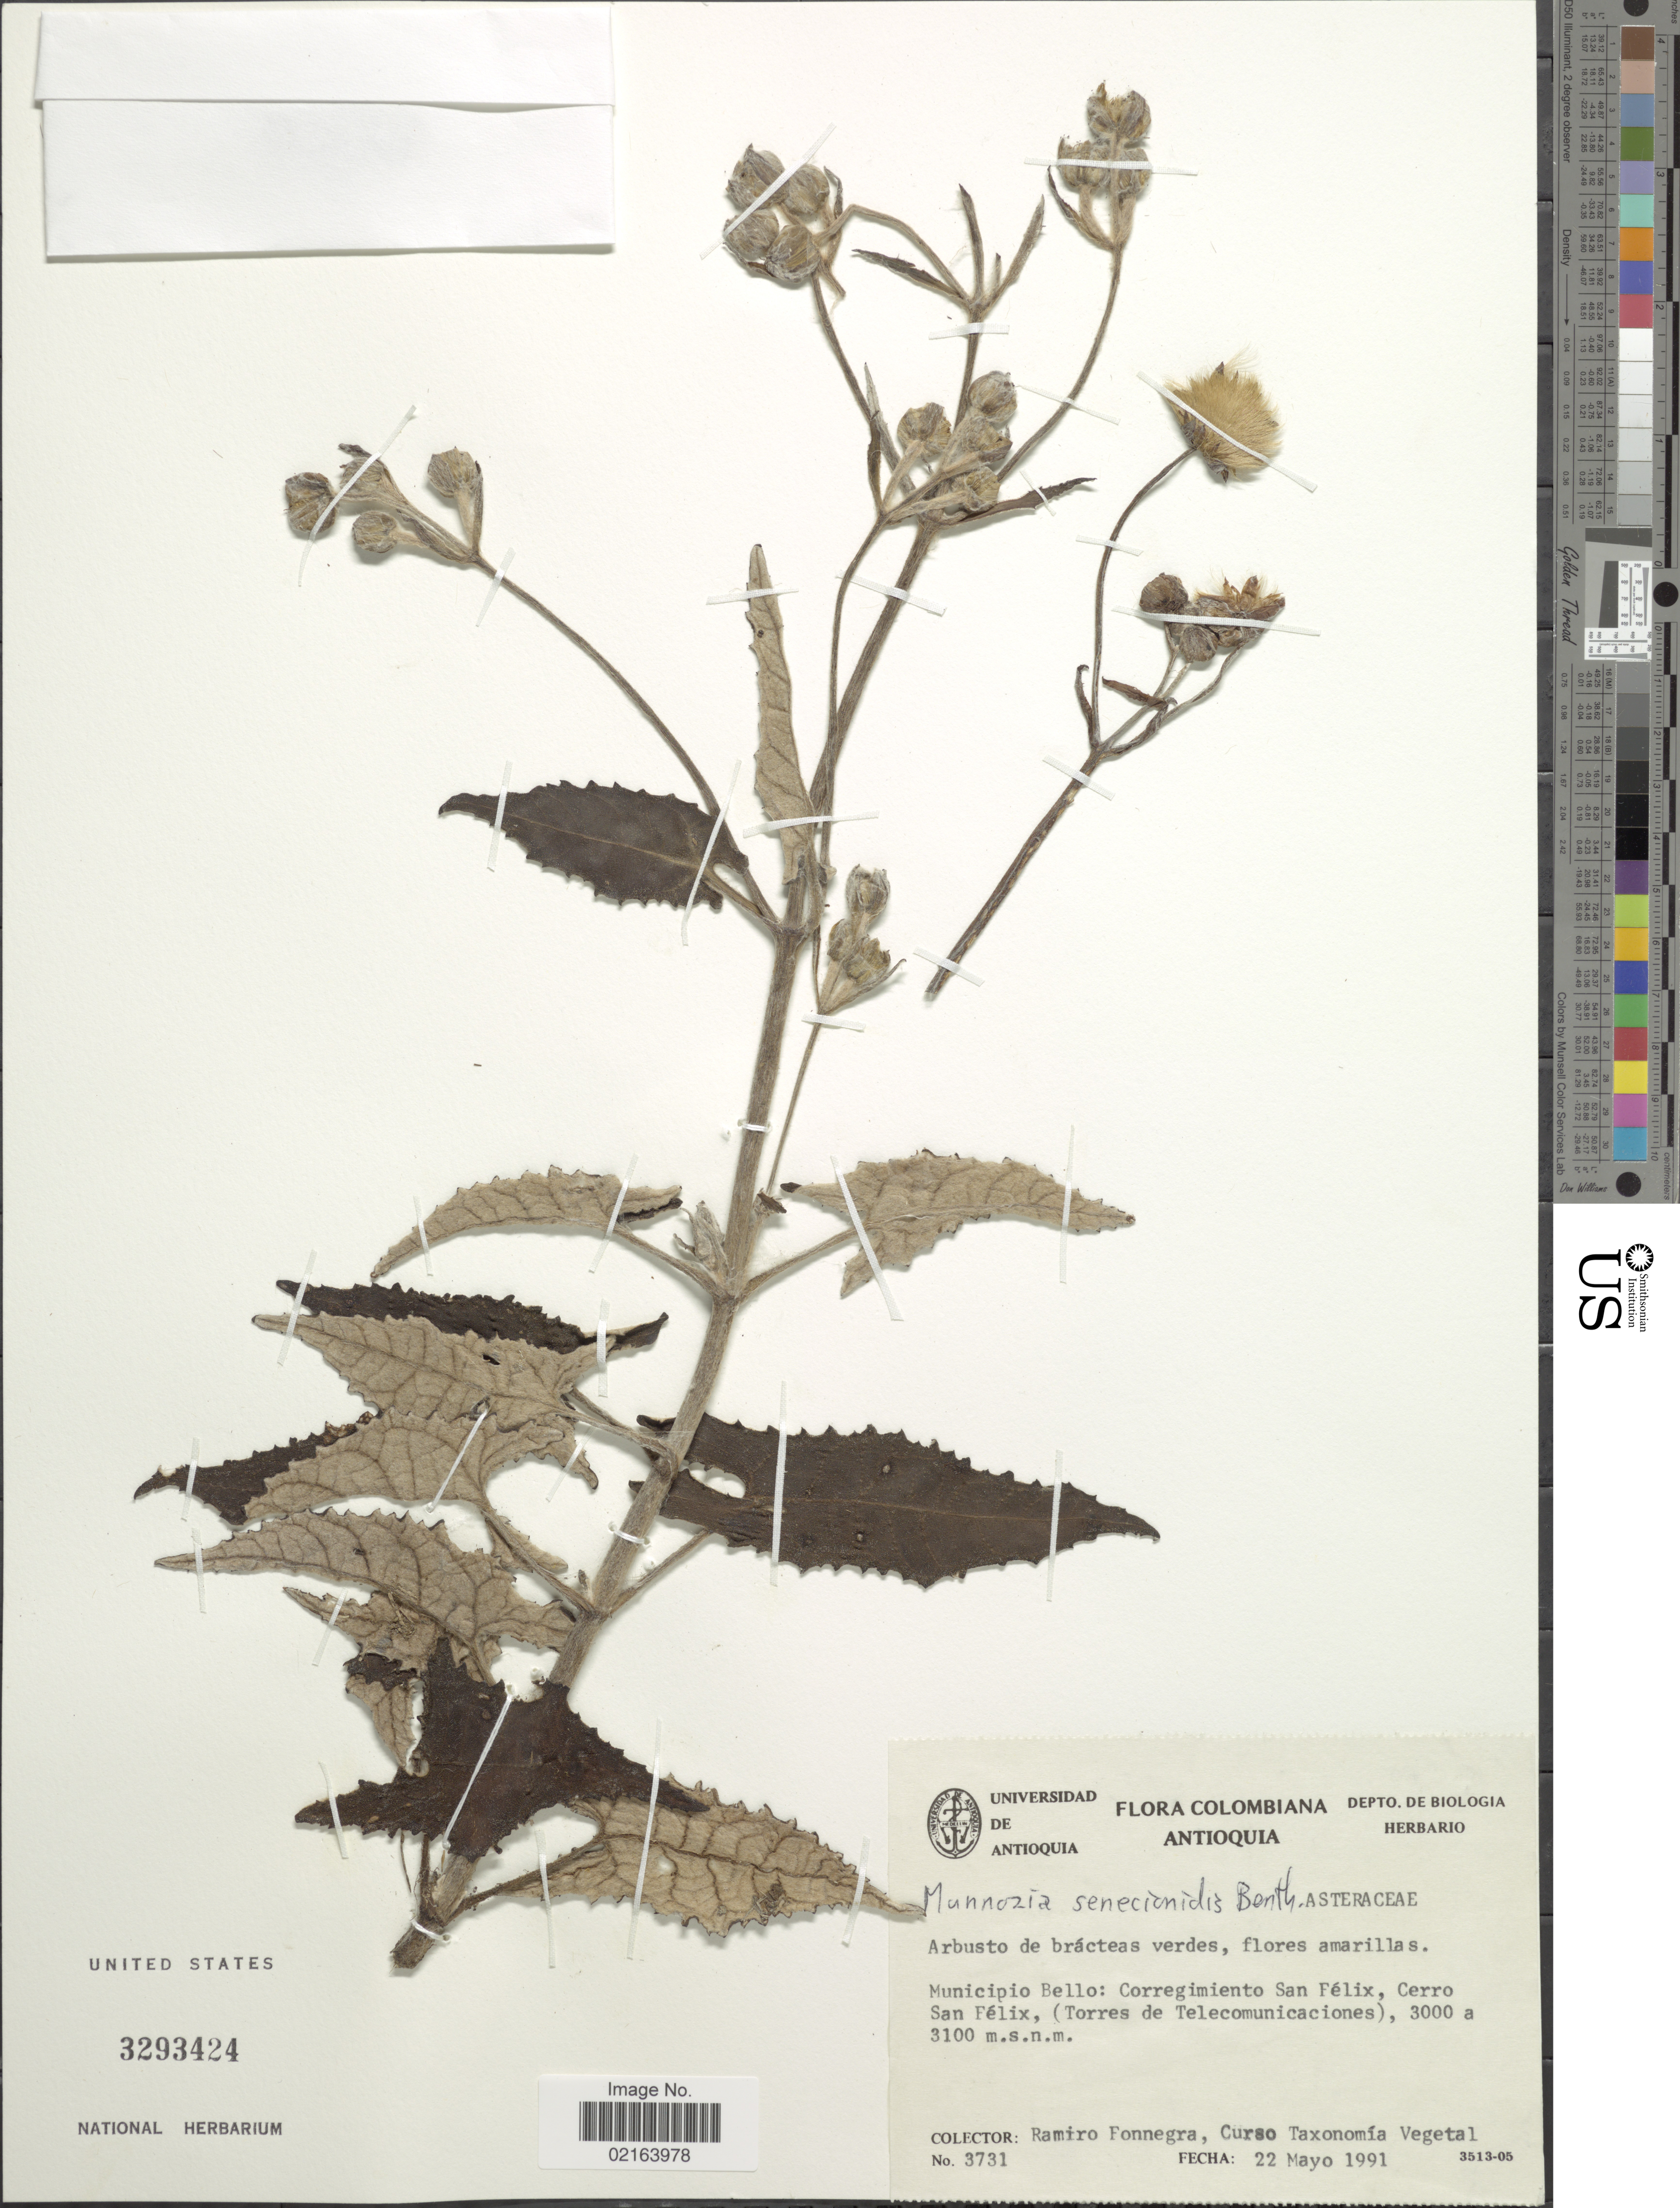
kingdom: Plantae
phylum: Tracheophyta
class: Magnoliopsida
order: Asterales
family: Asteraceae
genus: Munnozia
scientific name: Munnozia senecionidis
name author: Benth.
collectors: R. Fonnegra G. & Curso taxonomía vegetal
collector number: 3731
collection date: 1991-05-22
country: Colombia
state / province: Antioquia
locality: Municipio Bello: Corregimiento San Felix, Cerro San Felix, (Torres de Telecomunicaciones)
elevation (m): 3000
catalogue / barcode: US 3293424